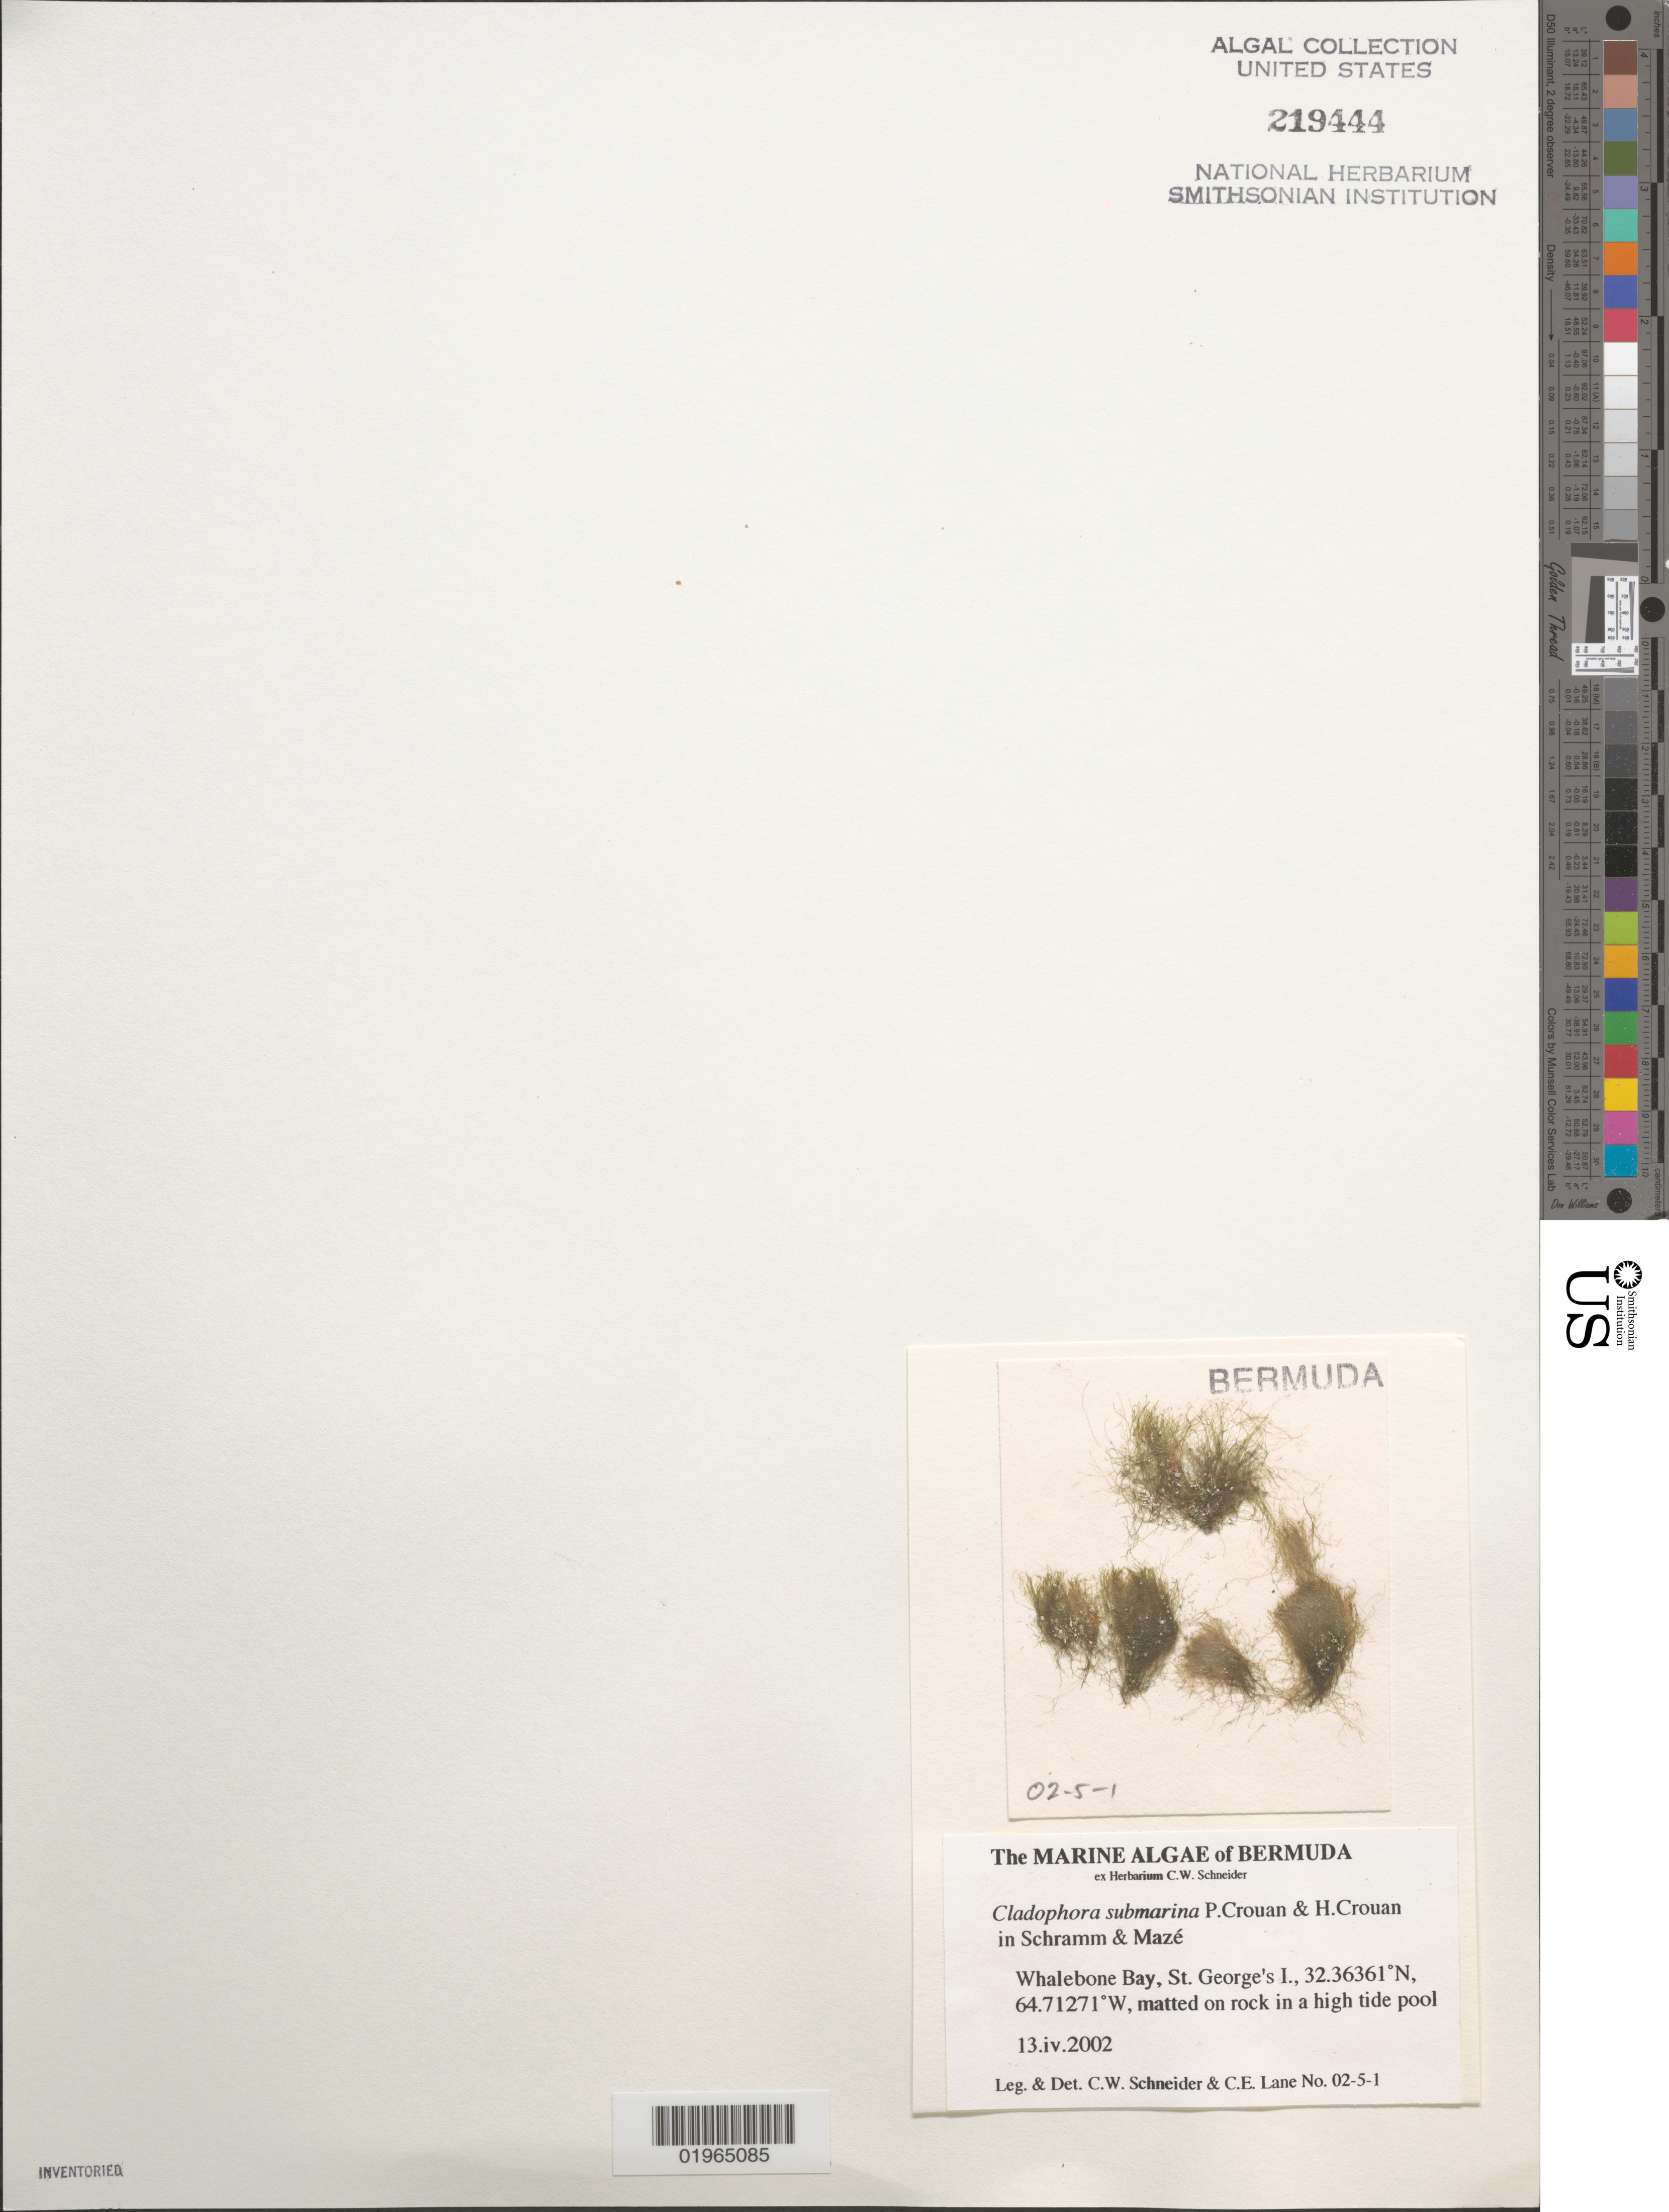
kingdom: Plantae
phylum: Chlorophyta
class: Ulvophyceae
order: Cladophorales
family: Cladophoraceae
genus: Cladophora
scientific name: Cladophora submarina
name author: P. Crouan & H. Crouan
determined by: Schneider, C. W.; Lane, C. E.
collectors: C. W. Schneider & C. E. Lane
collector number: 02-5-1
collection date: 2002-04-13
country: Bermuda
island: Saint George Island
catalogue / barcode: US 219444